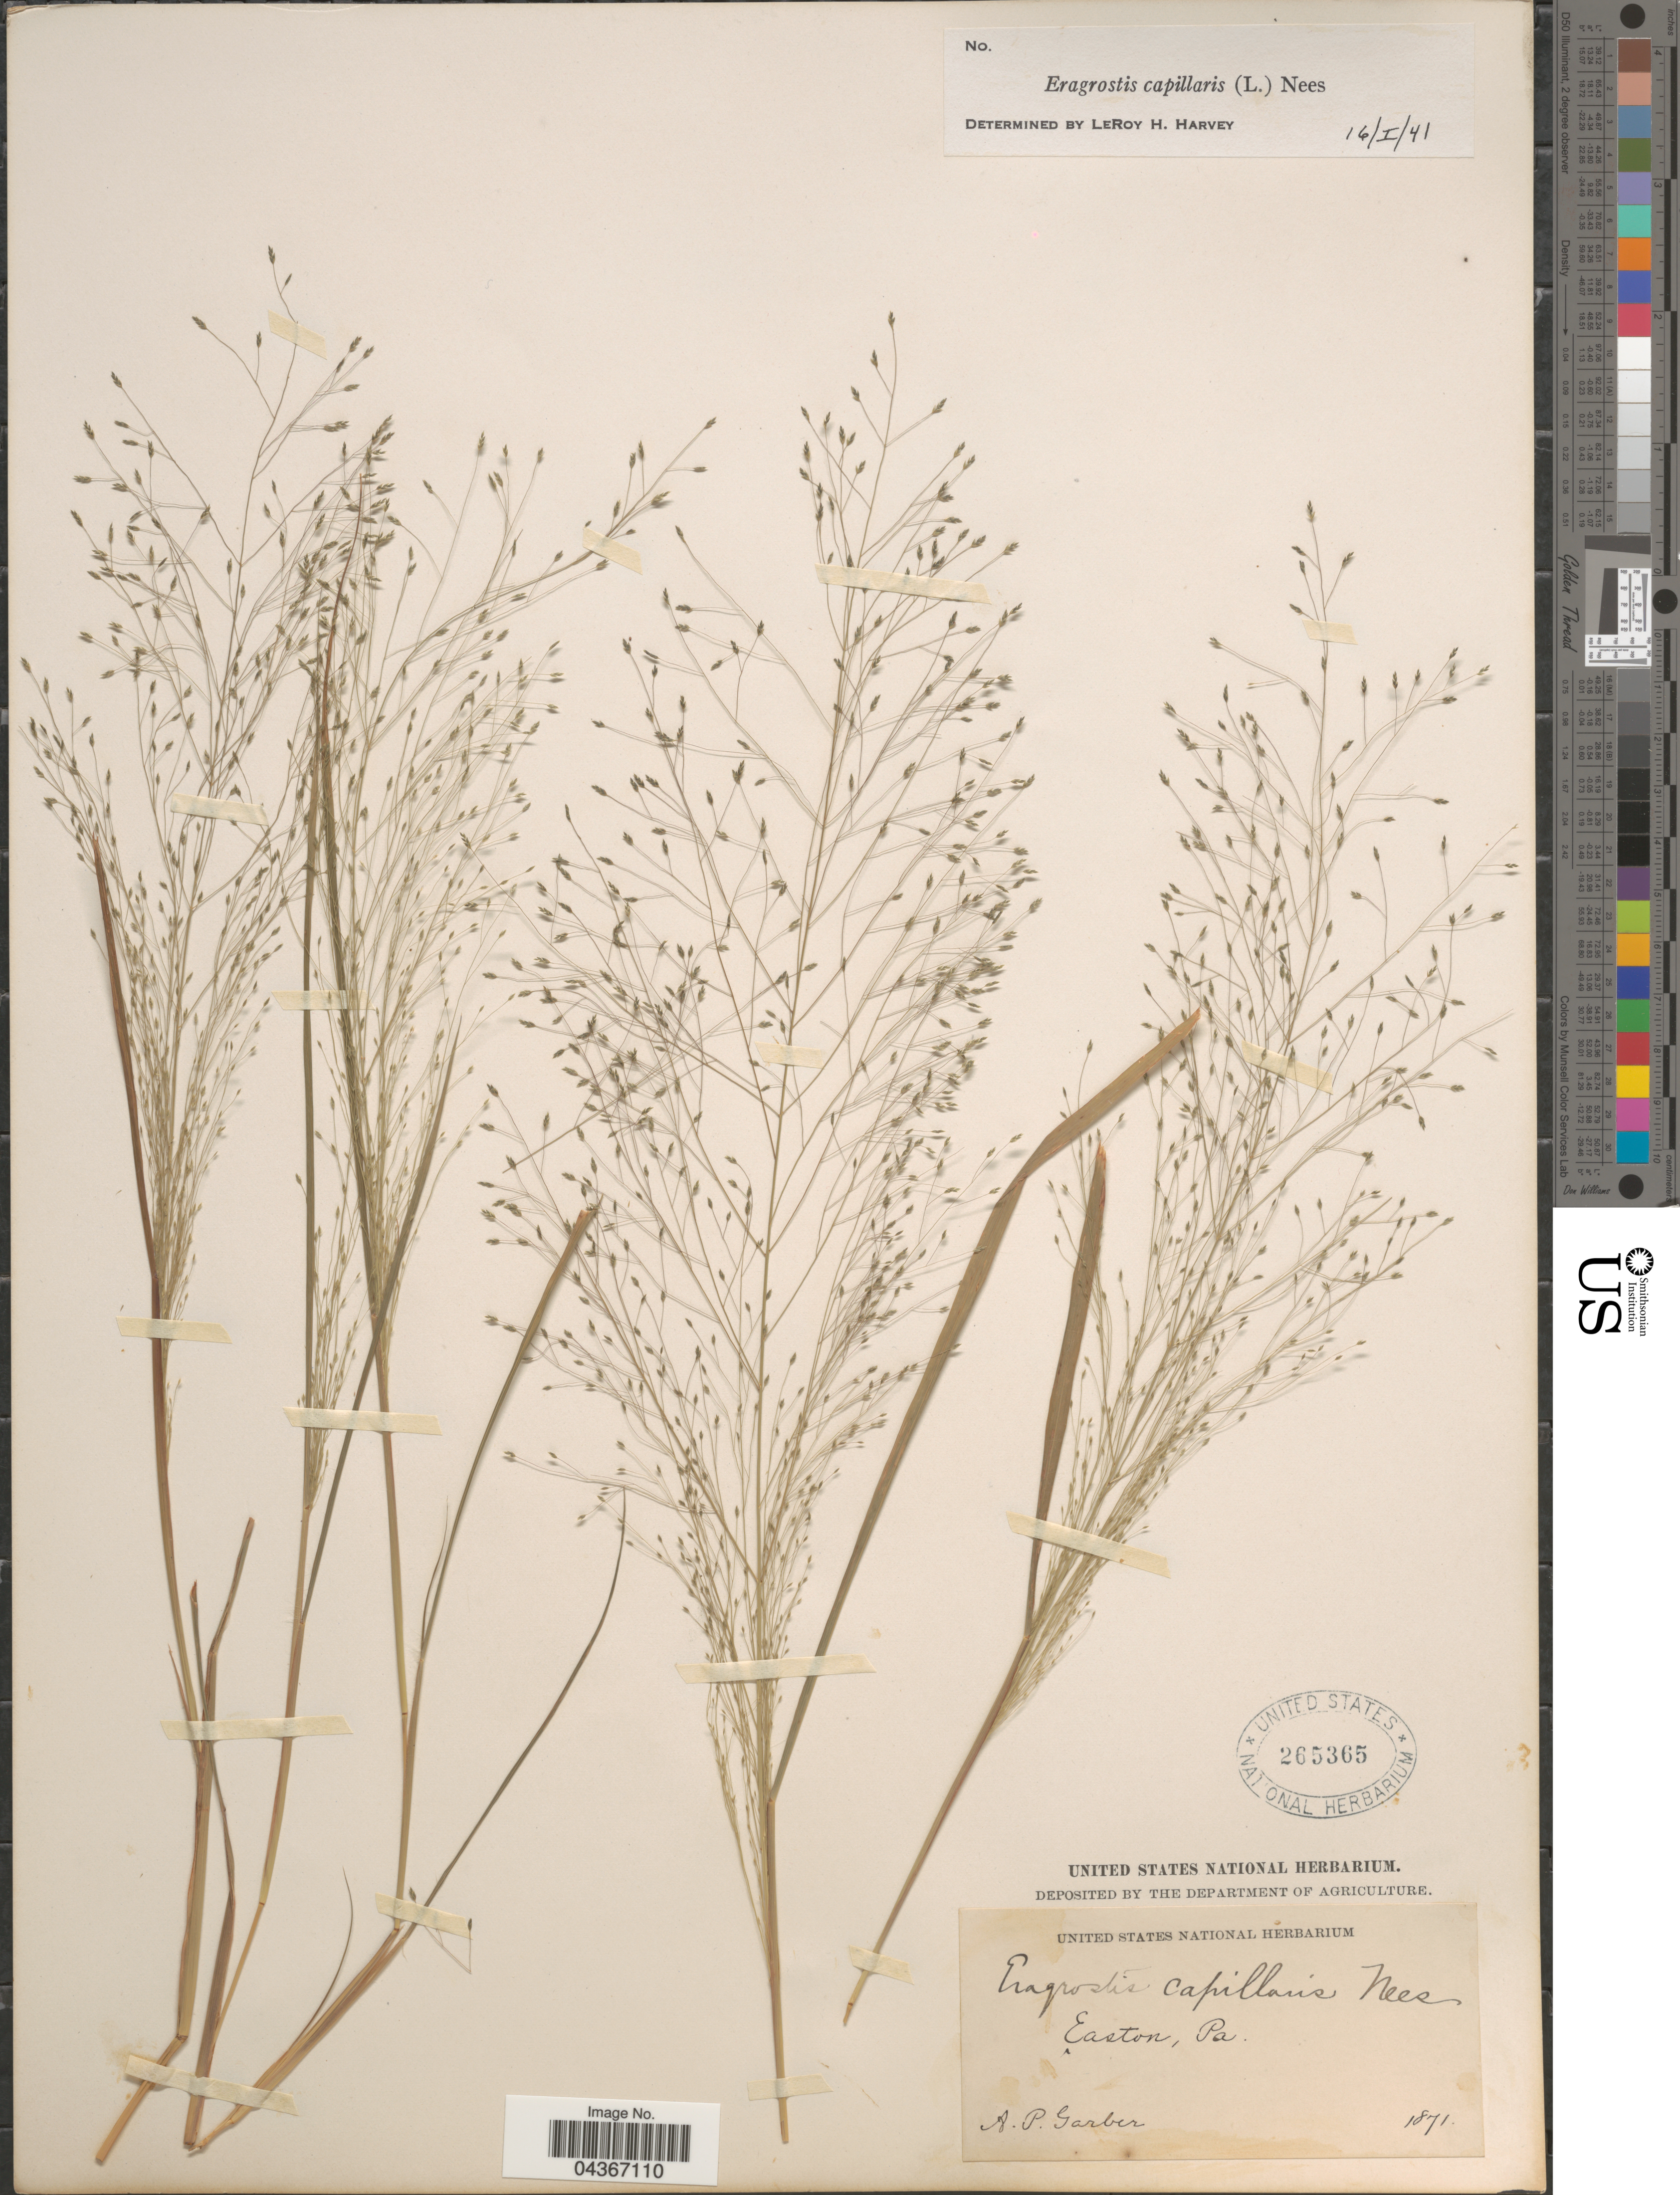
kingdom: Plantae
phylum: Tracheophyta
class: Liliopsida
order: Poales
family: Poaceae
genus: Eragrostis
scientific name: Eragrostis capillaris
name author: (L.) Nees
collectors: A. P. Garber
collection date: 1871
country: United States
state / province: Pennsylvania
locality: Easton.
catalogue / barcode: US 265365